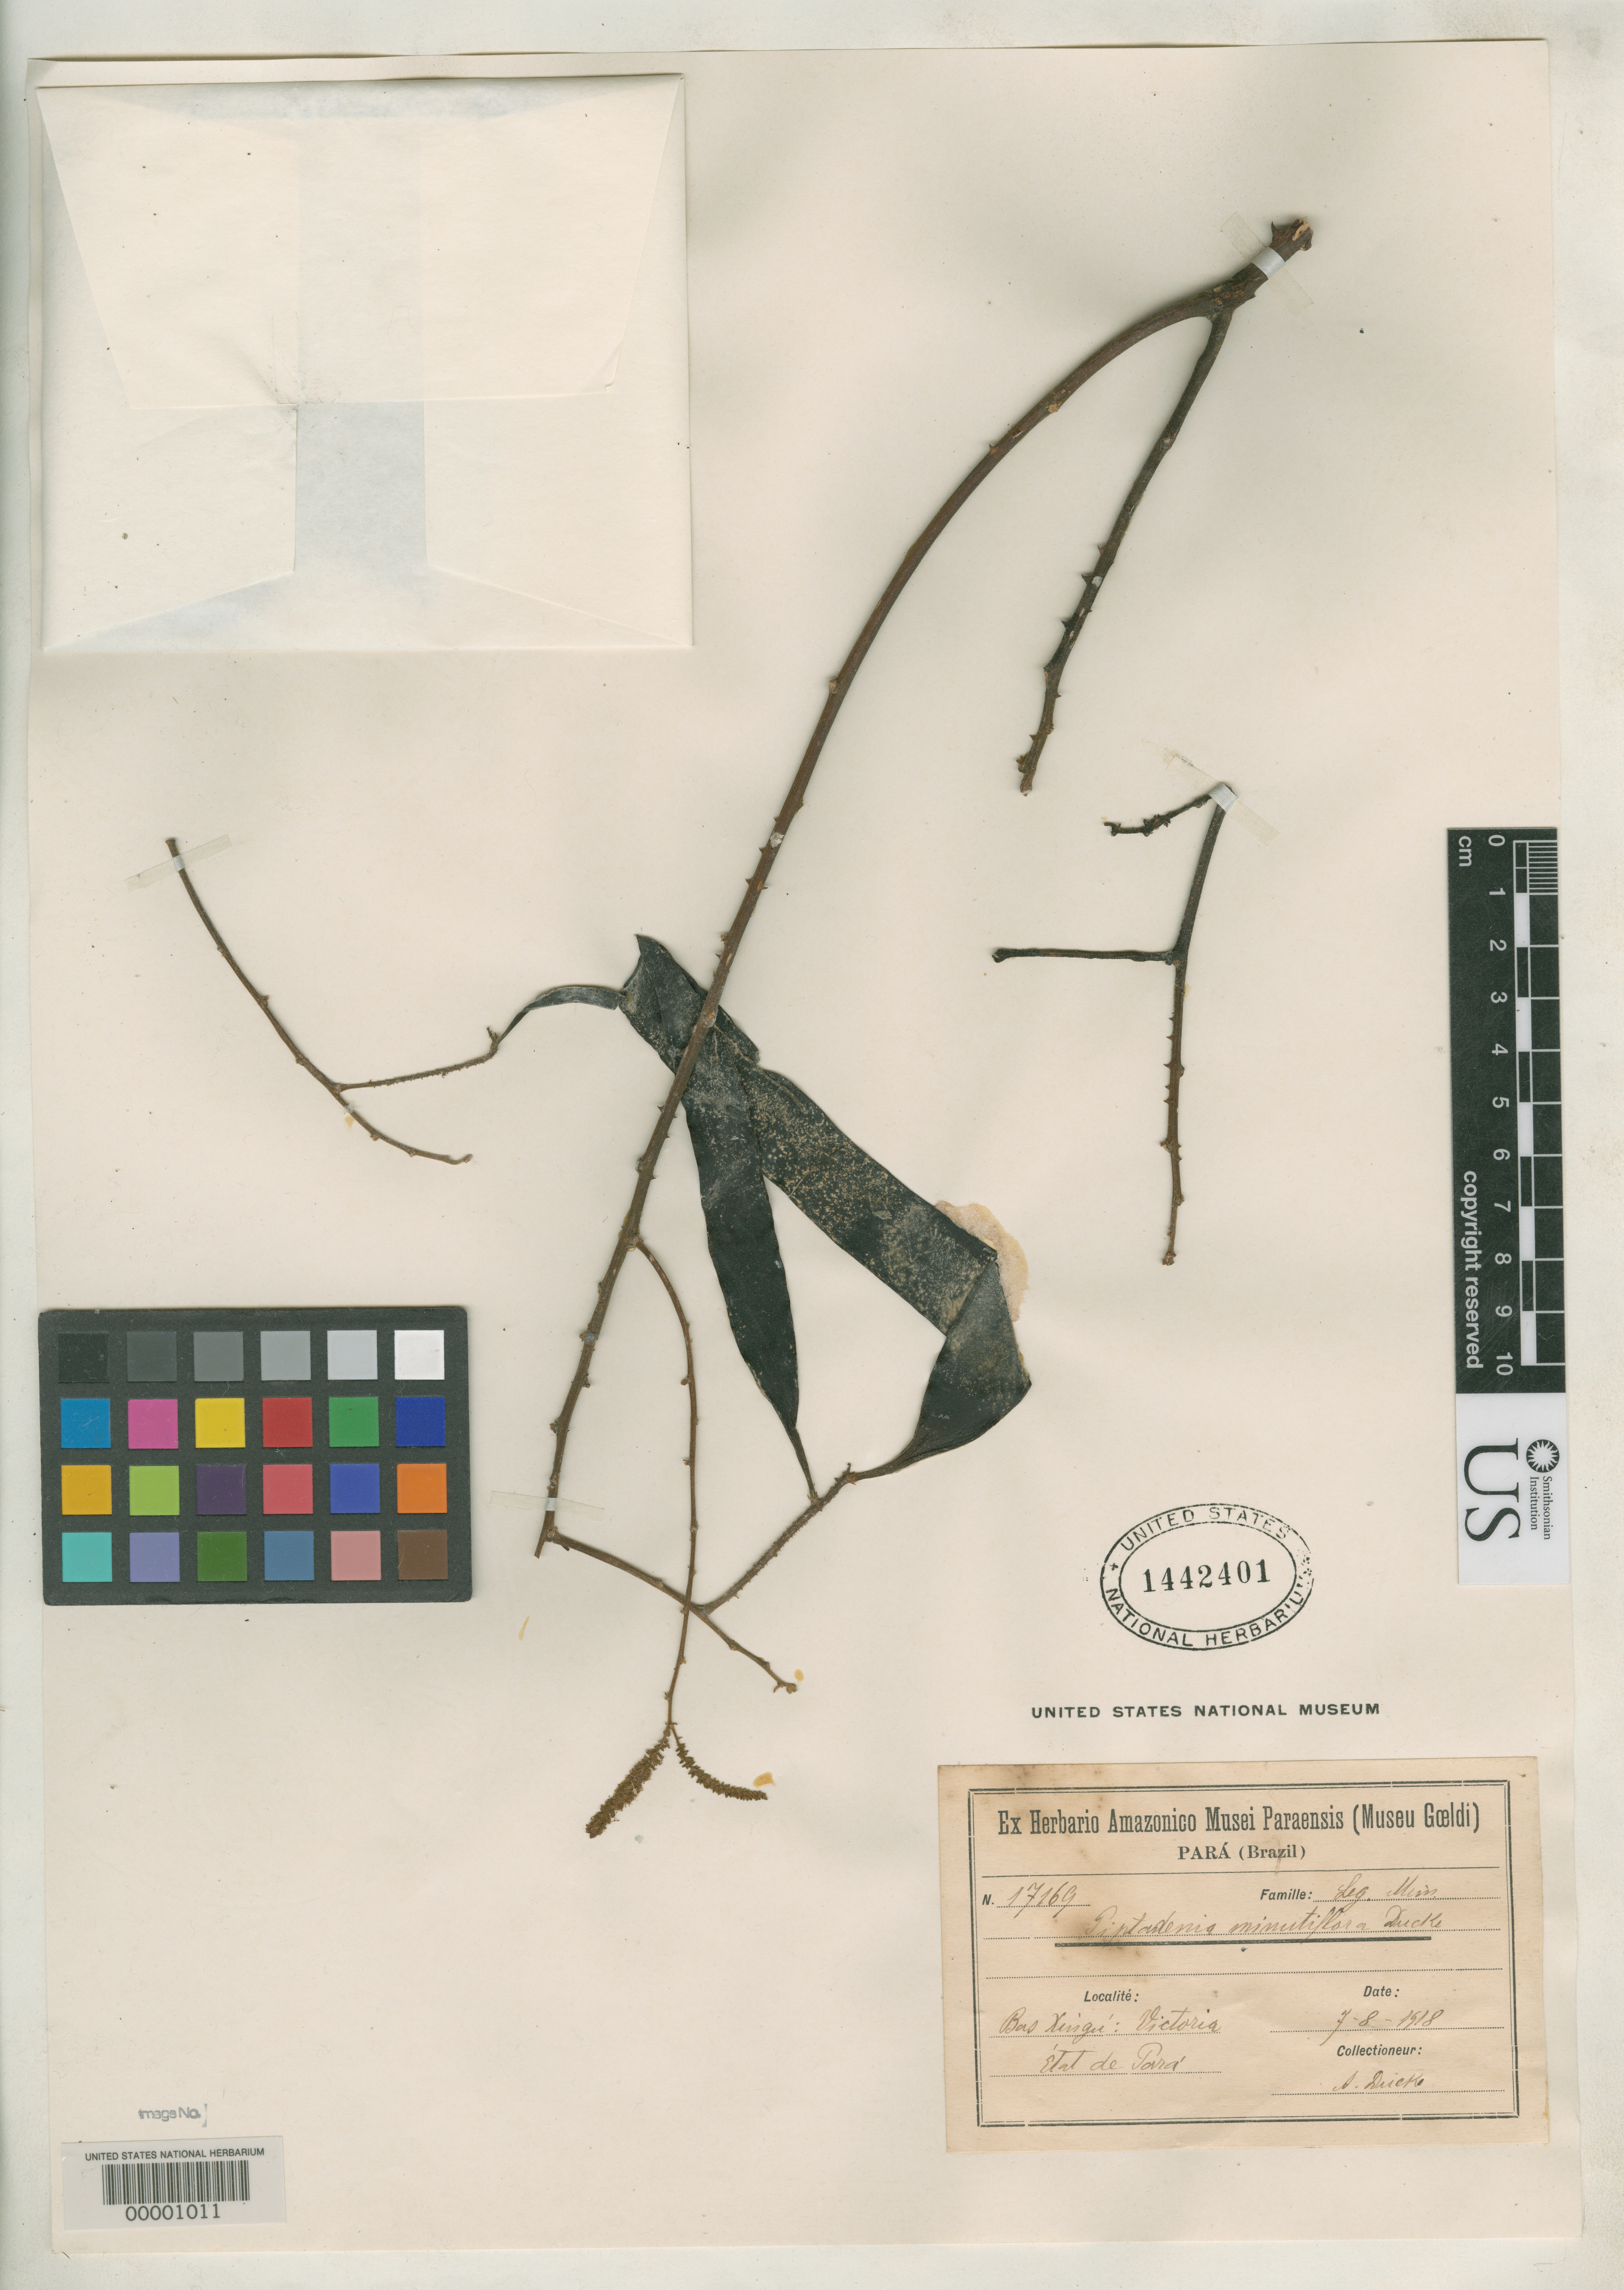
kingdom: Plantae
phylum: Tracheophyta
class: Magnoliopsida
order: Fabales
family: Fabaceae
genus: Piptadenia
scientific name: Piptadenia minutiflora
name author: Ducke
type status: Isosyntype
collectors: A. Ducke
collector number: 17169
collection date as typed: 07 Aug 1918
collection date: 1918-08-07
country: Brazil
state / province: Pará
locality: Bas Xingui, Victoria.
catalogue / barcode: US 1442401